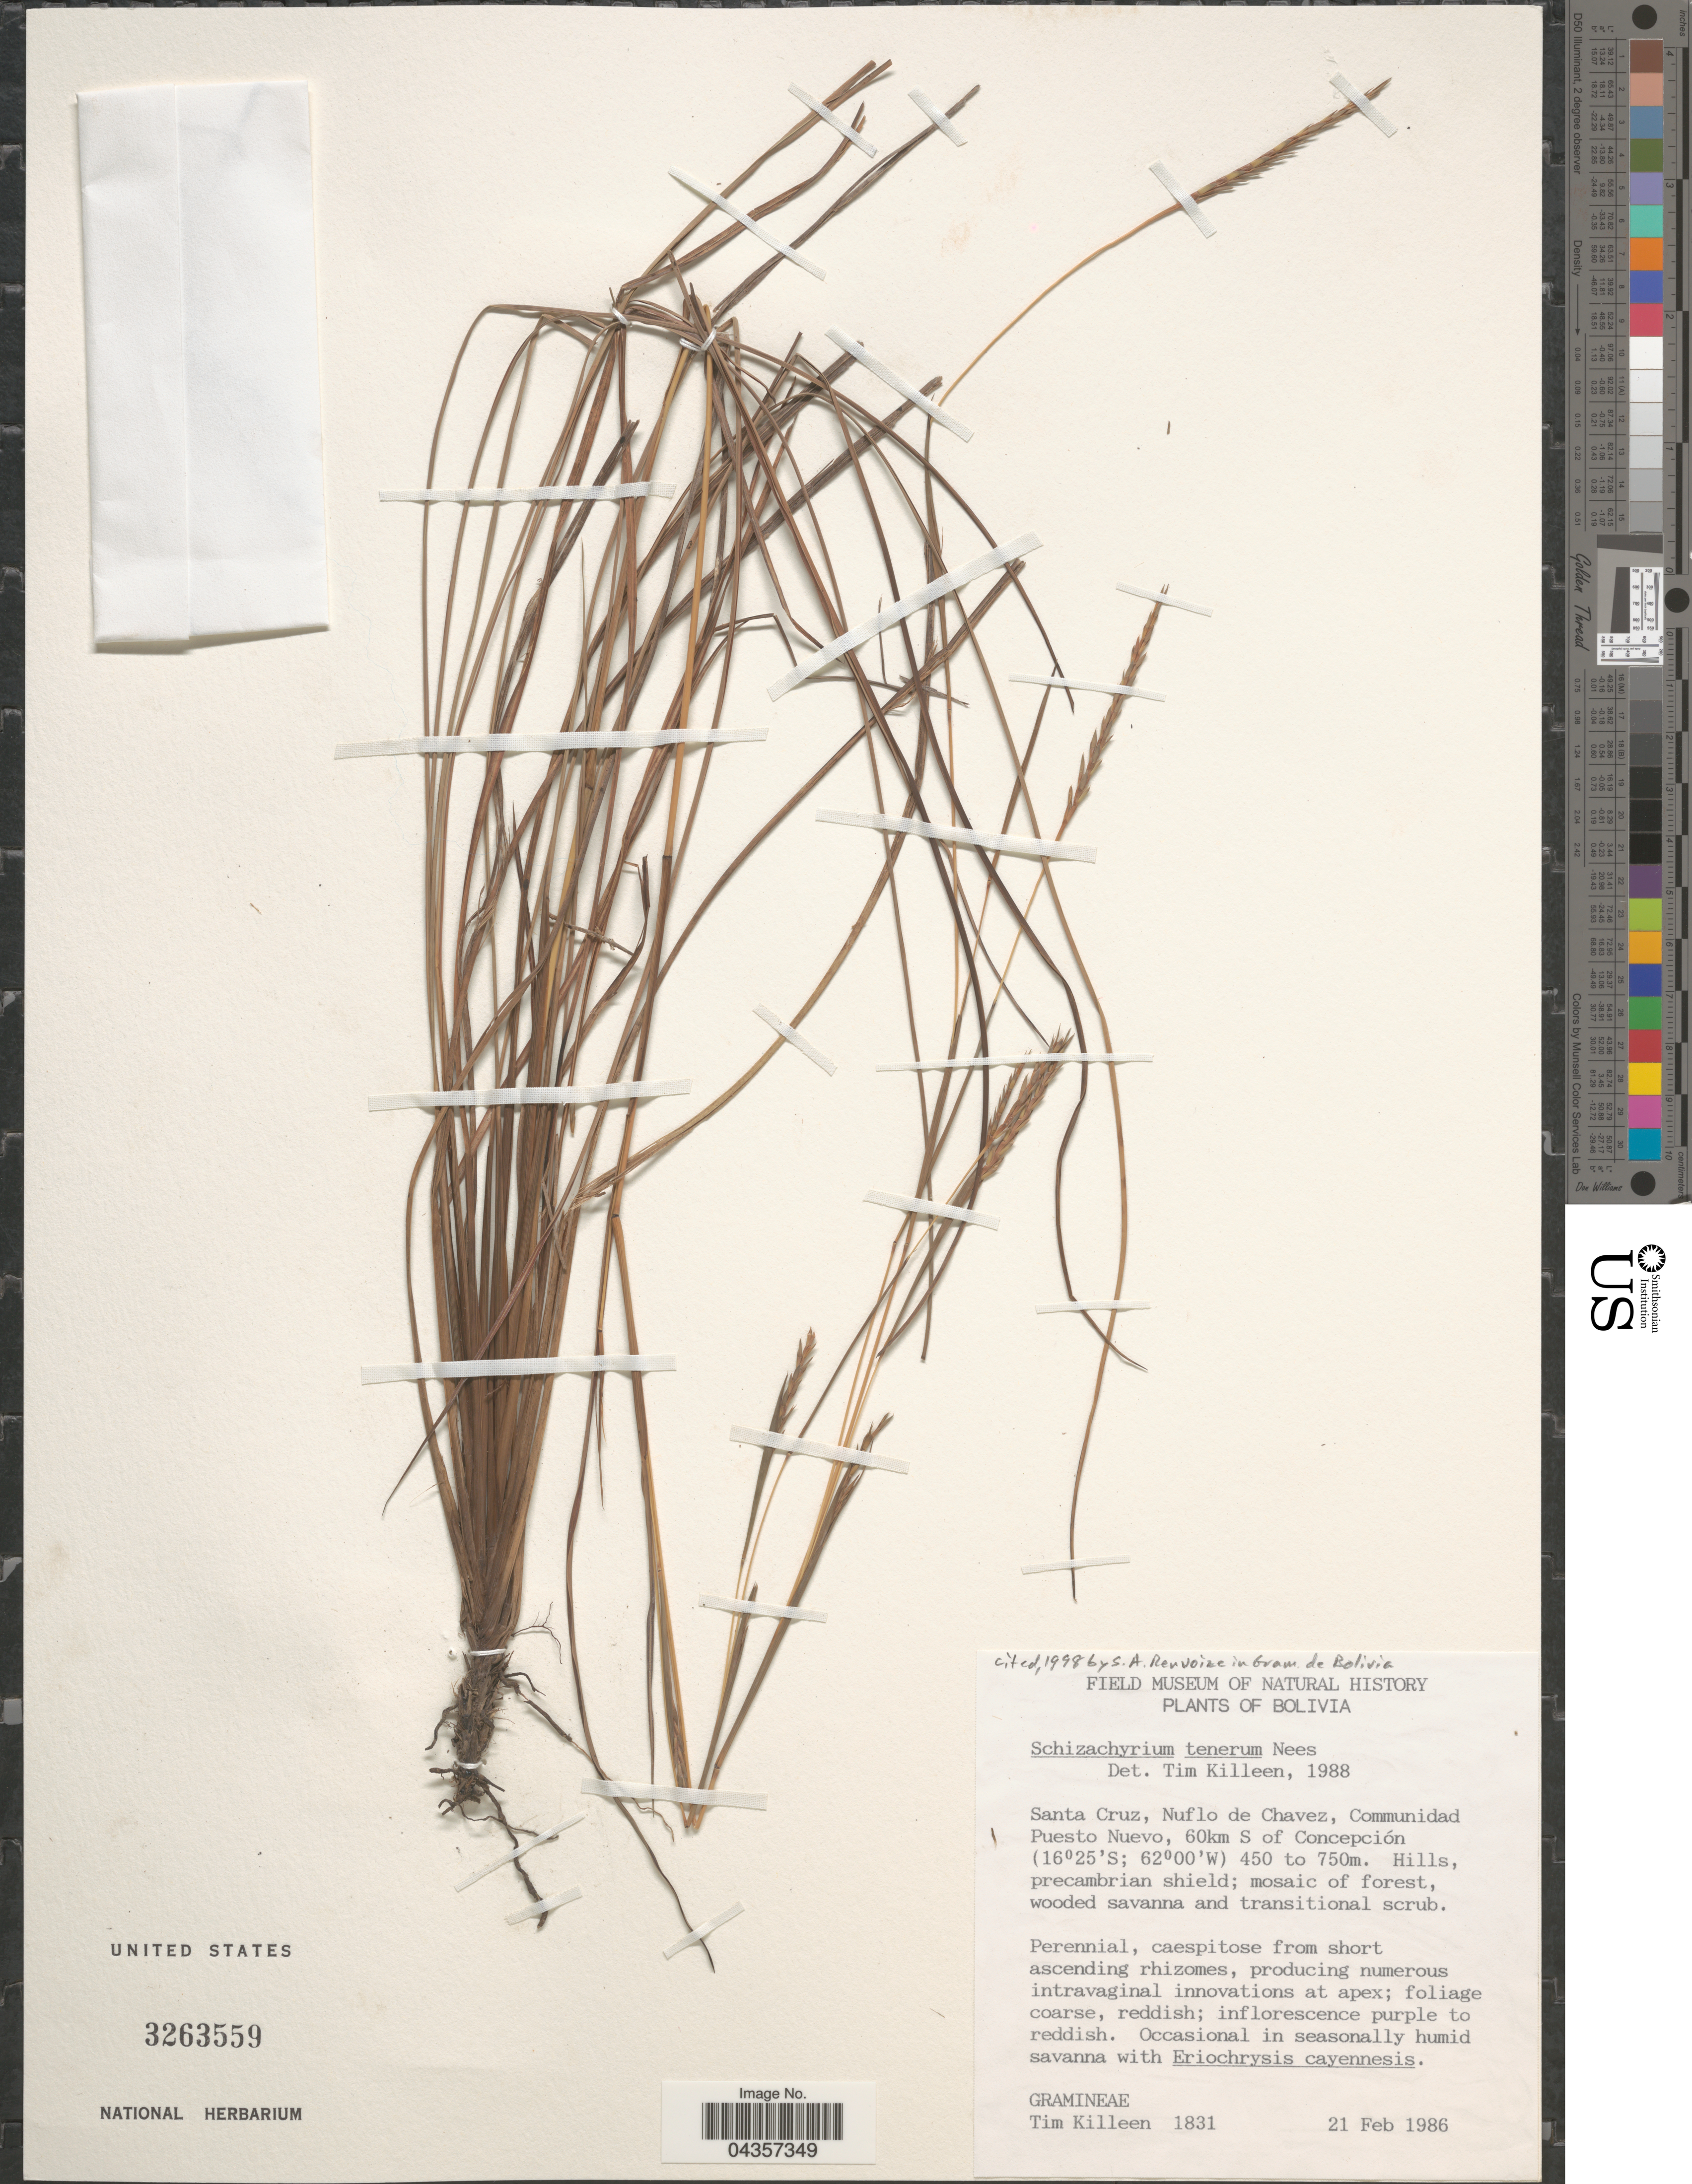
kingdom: Plantae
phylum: Tracheophyta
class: Liliopsida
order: Poales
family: Poaceae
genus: Schizachyrium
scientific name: Schizachyrium tenerum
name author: Nees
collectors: T. J. Killeen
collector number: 1831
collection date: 1986-02-21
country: Bolivia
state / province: Santa Cruz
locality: Nuflo de Chavez, Communidad Puesto Nuevo, 60km S of Concepción.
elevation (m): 450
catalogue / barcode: US 3263559